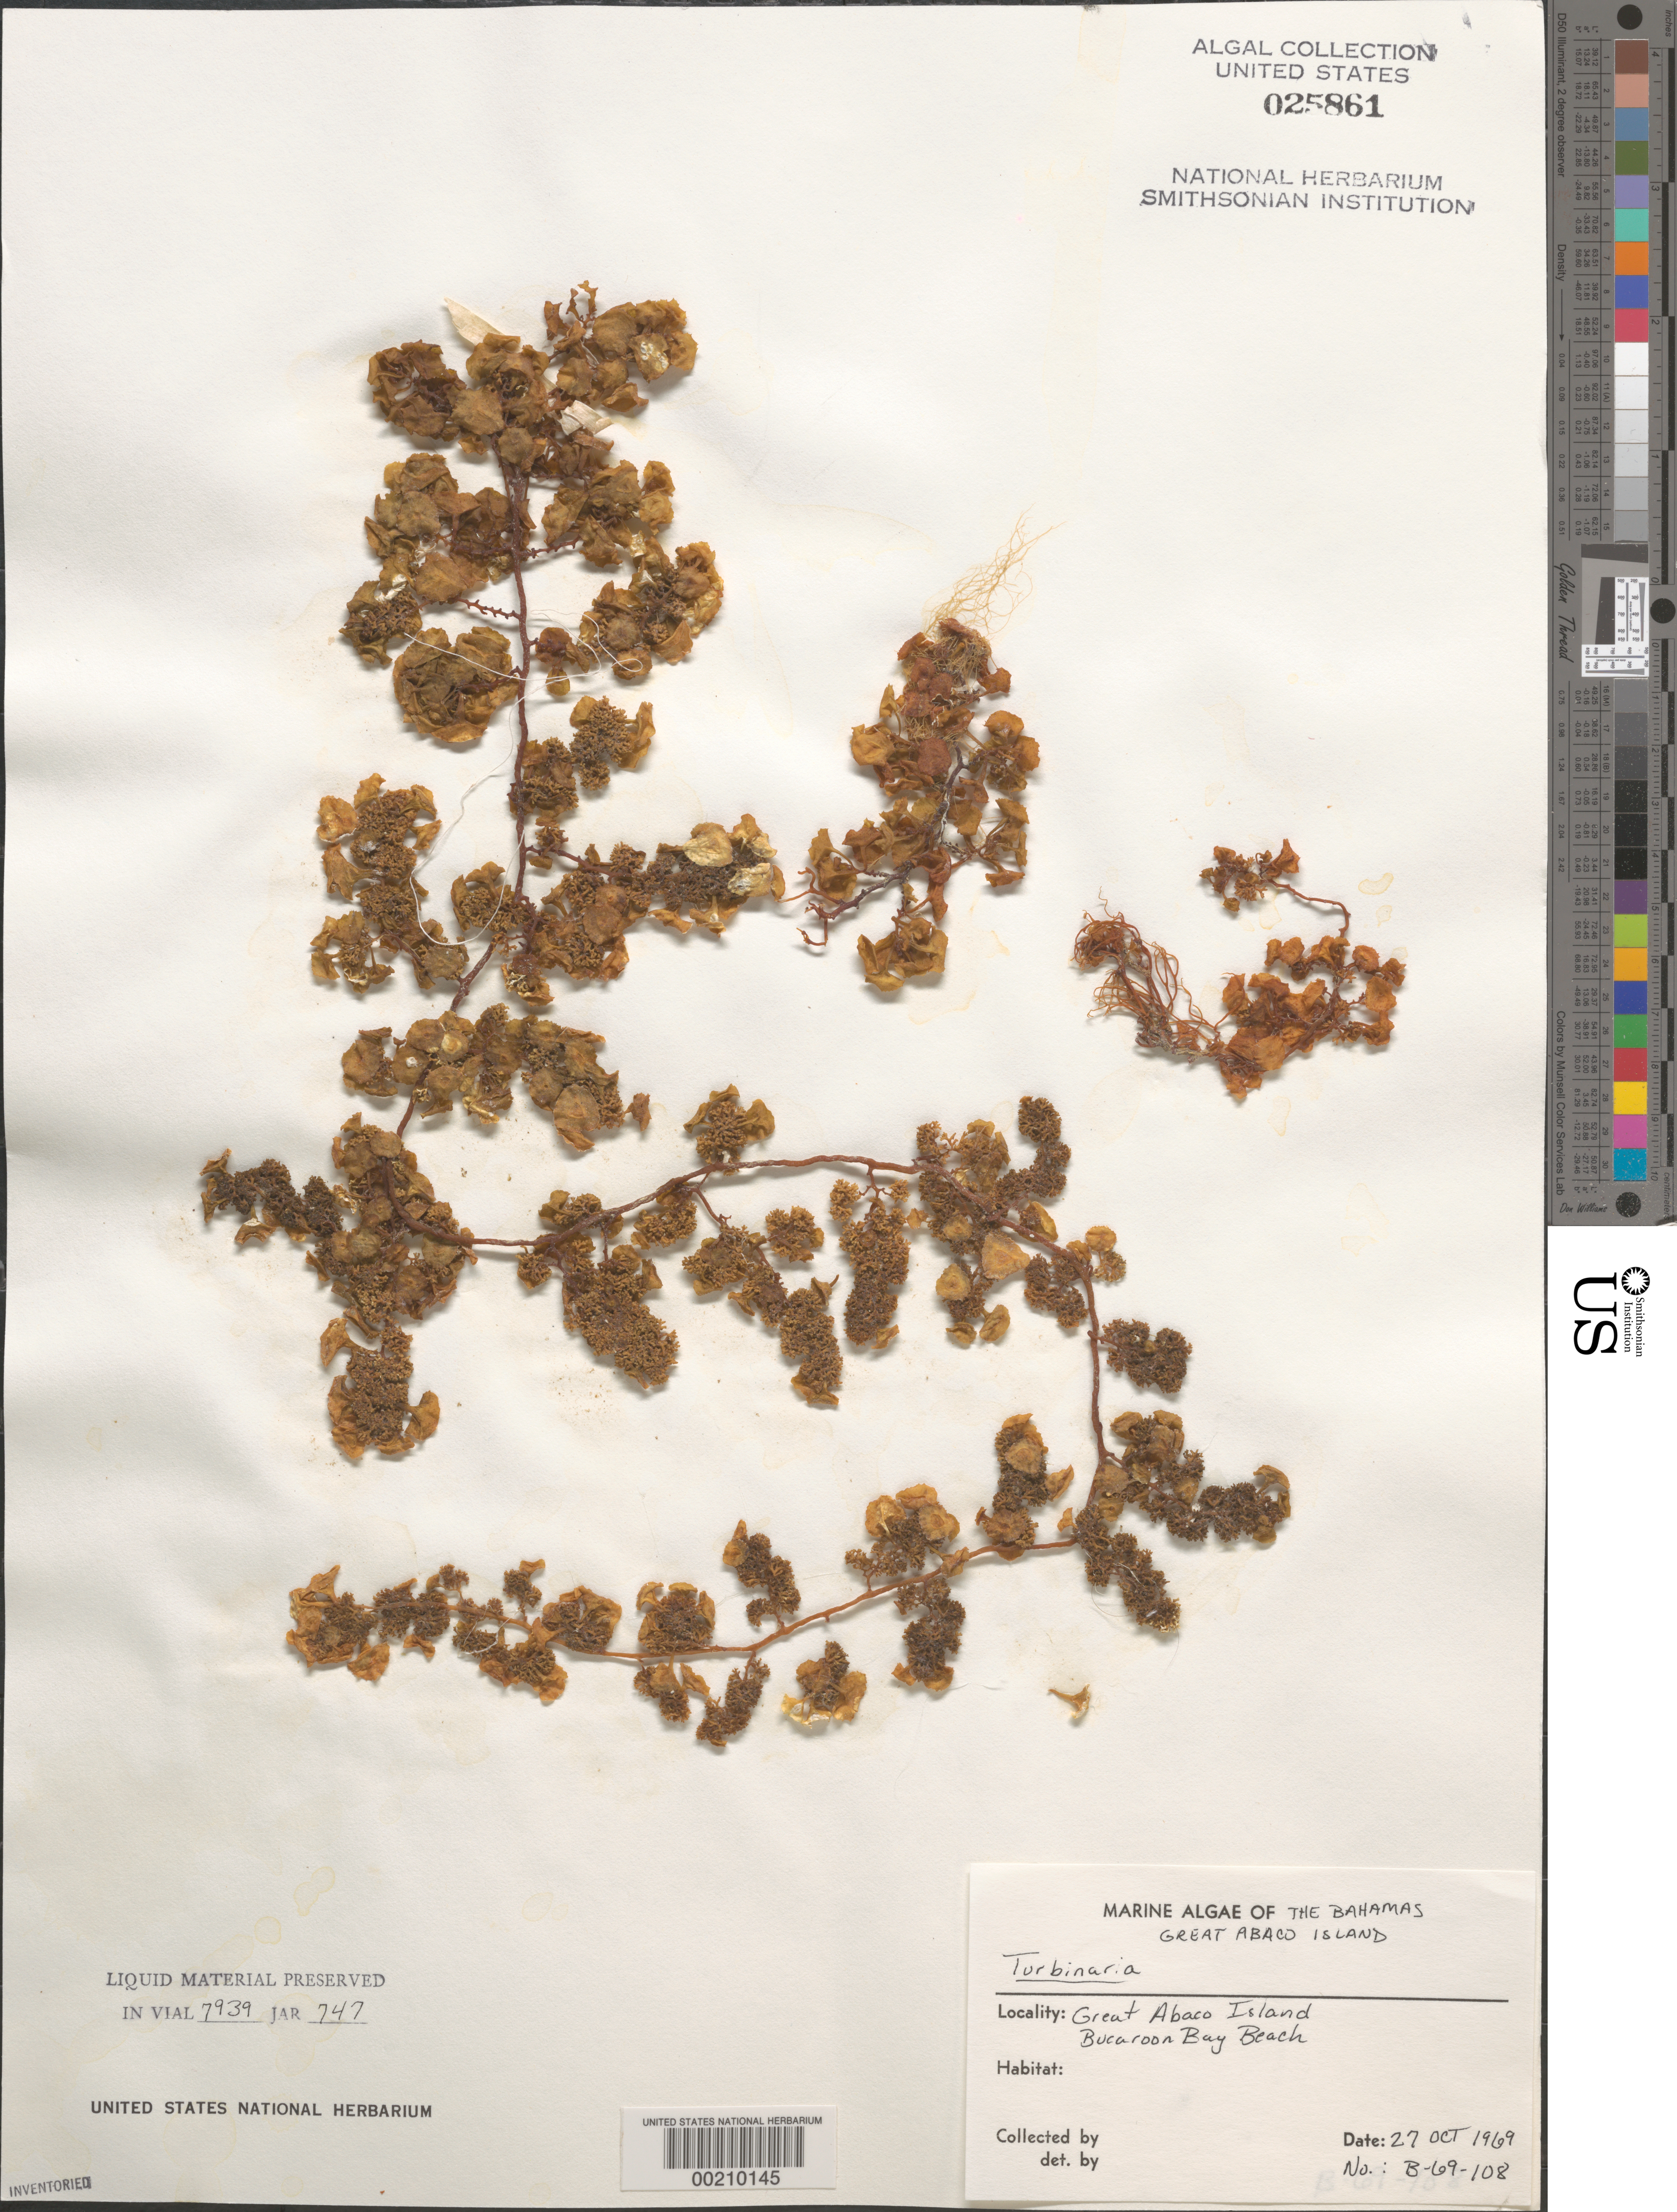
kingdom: Chromista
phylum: Ochrophyta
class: Phaeophyceae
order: Fucales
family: Sargassaceae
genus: Turbinaria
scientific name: Turbinaria sp.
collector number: B-69-108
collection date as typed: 27 Oct 1969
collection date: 1969-10-27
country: Bahamas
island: Great Abaco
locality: Buckaroon Bay Beach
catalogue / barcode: US 25861